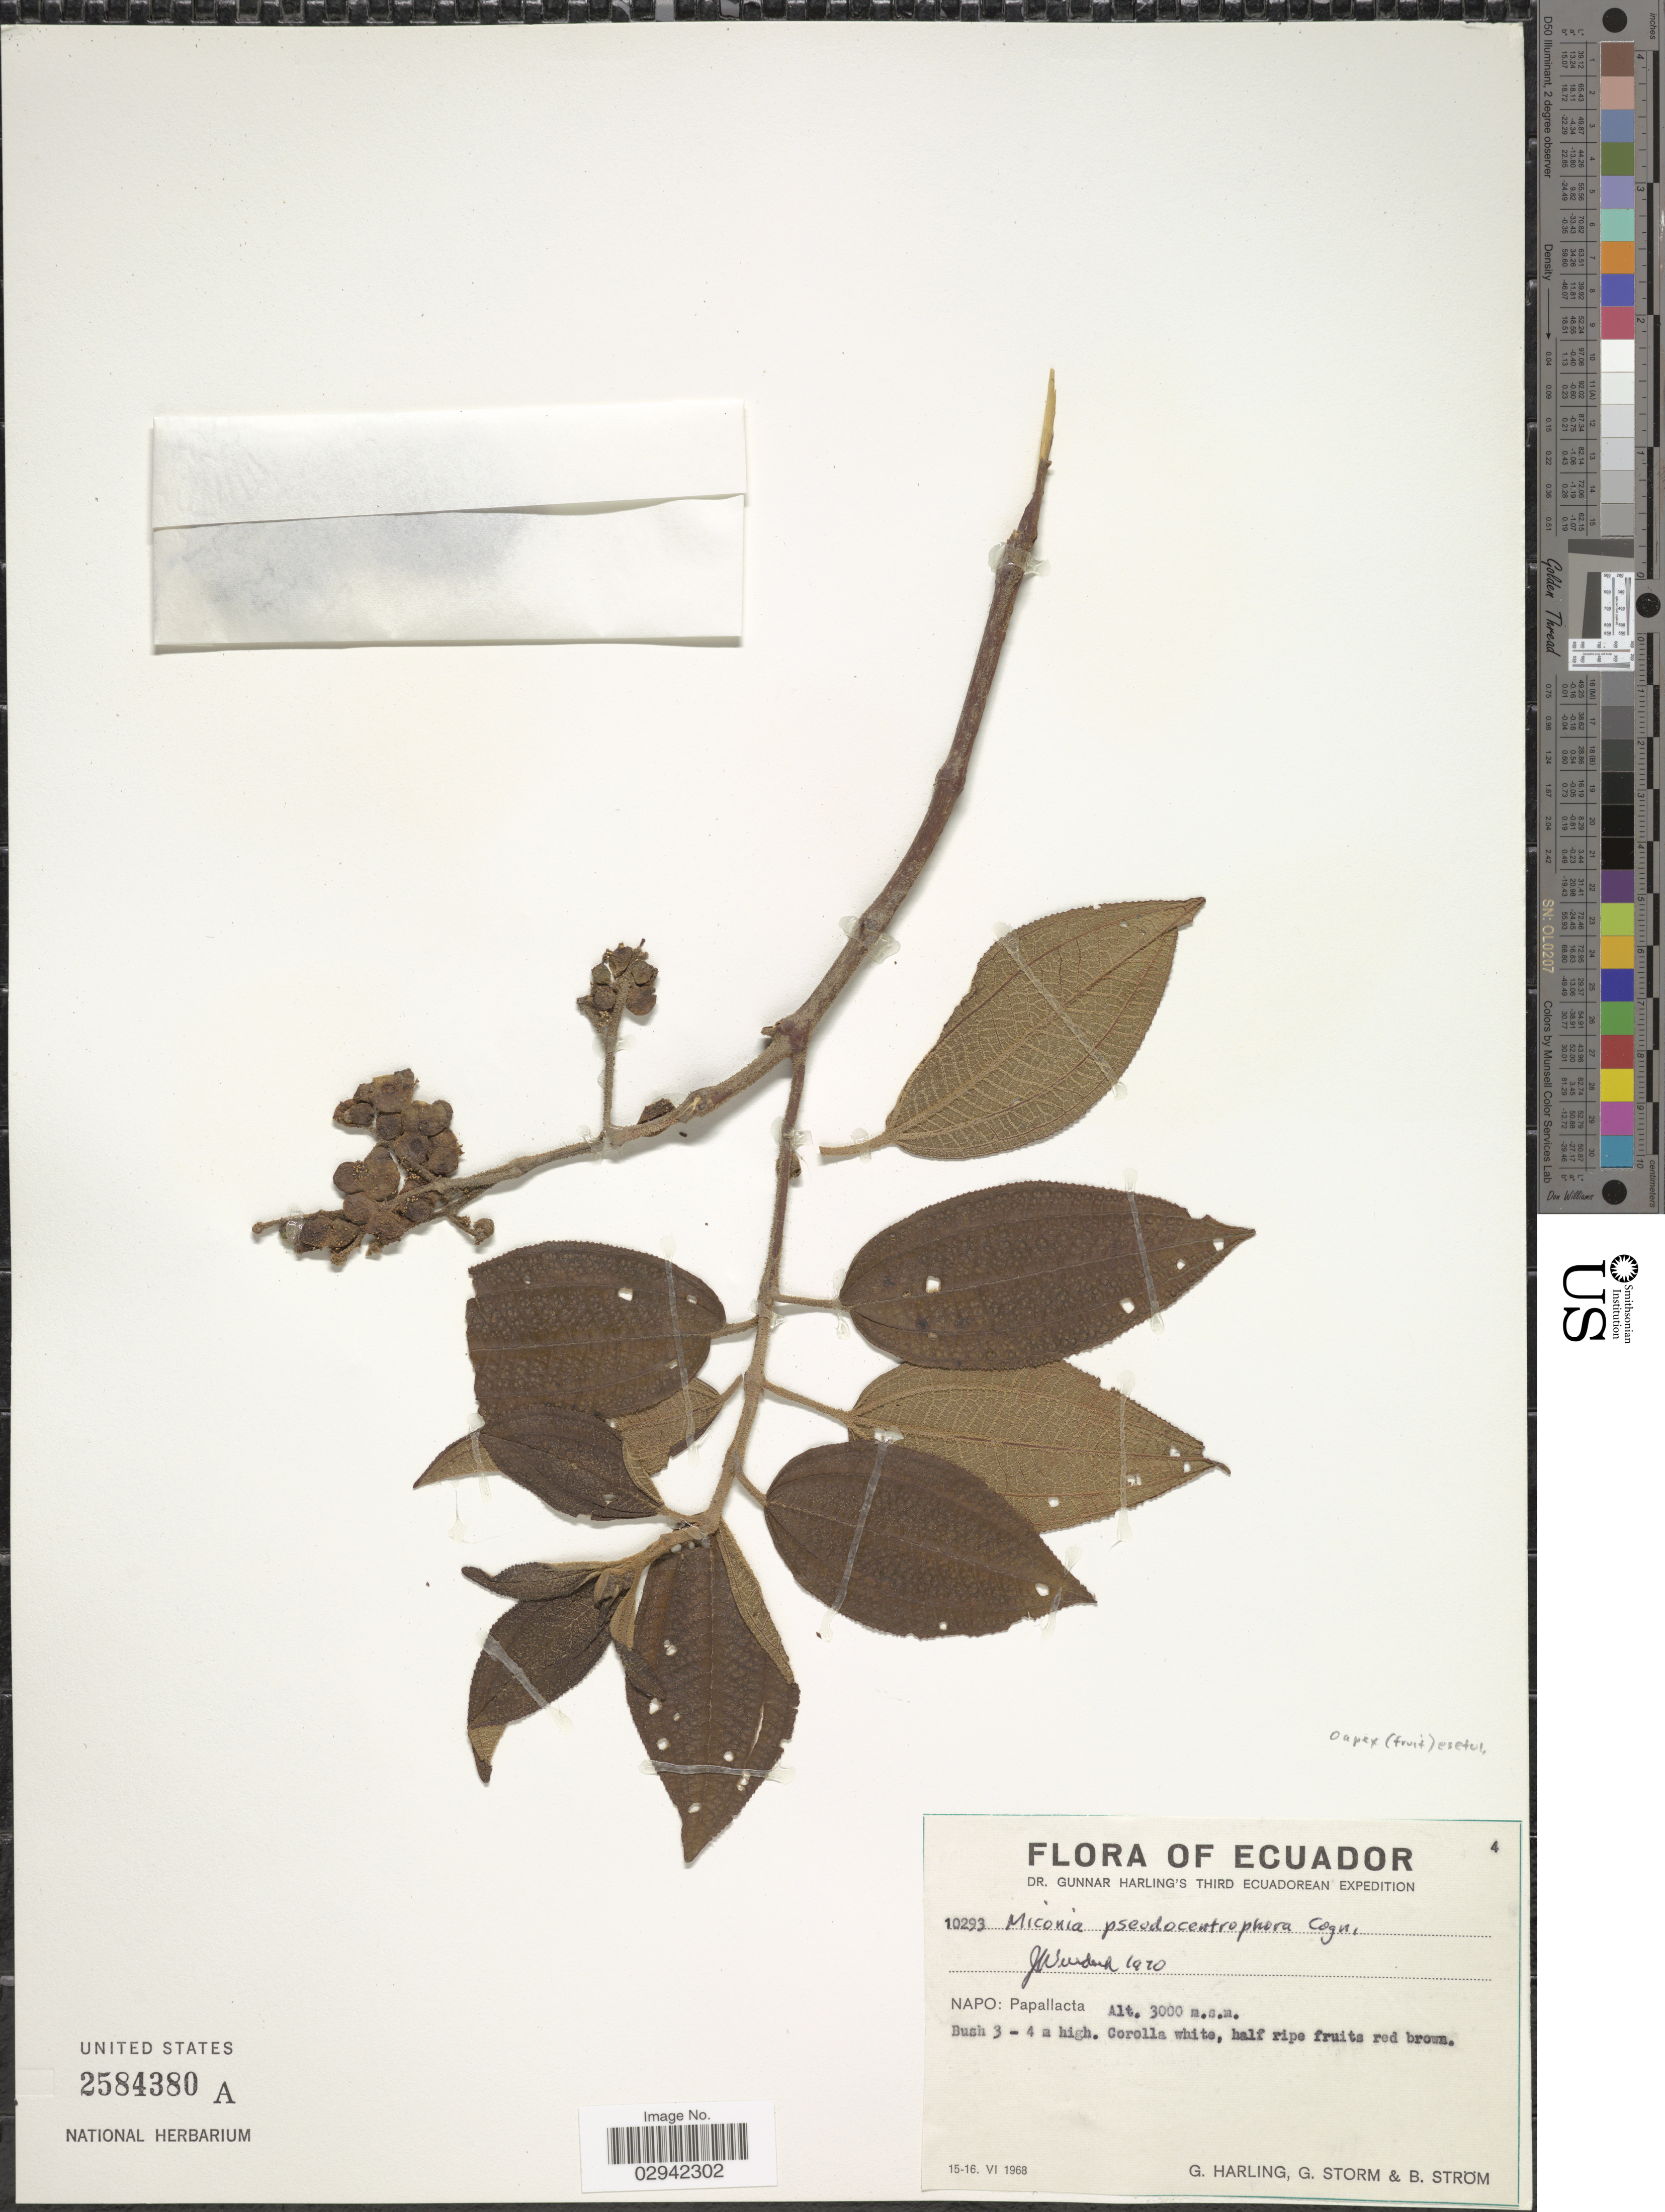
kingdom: Plantae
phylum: Tracheophyta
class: Magnoliopsida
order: Myrtales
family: Melastomataceae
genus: Miconia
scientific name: Miconia pseudocentrophora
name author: Cogn.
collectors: G. Harling, G. Storm & B. Ström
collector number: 10293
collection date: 1968-06-15/1968-06-16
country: Ecuador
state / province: Napo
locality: Papallacta.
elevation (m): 3000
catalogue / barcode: US 2584380A